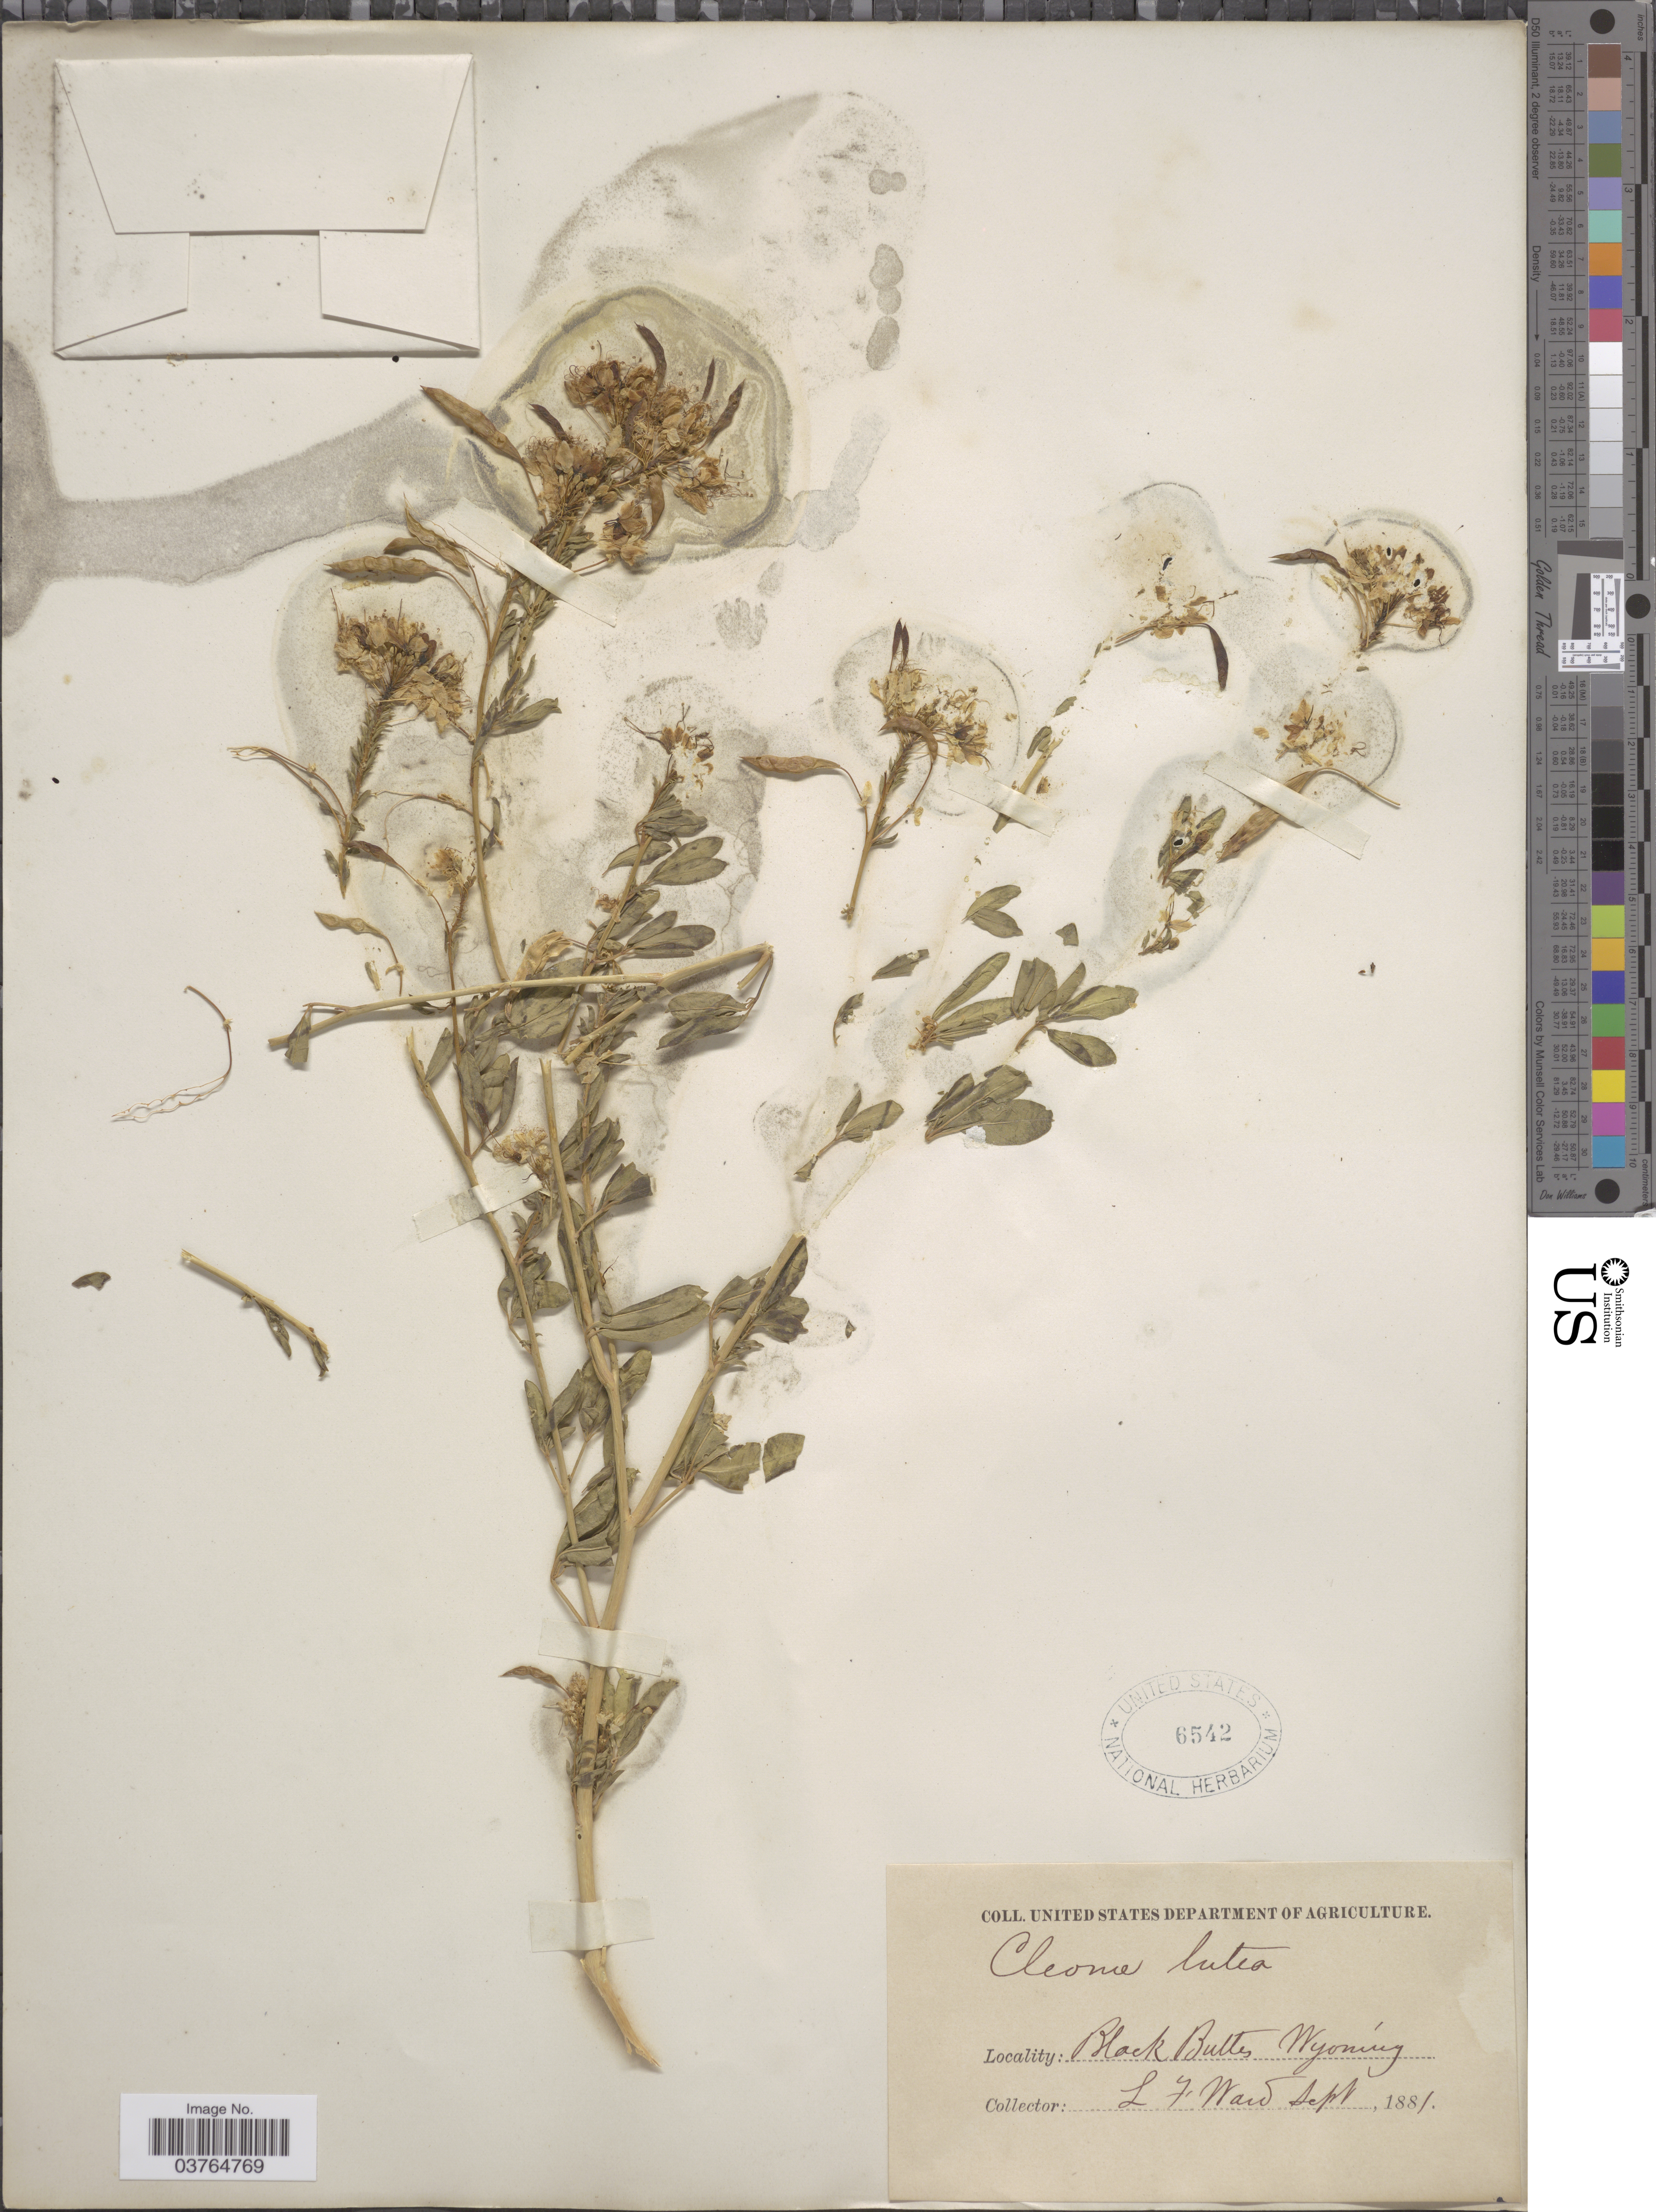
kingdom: Plantae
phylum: Tracheophyta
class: Magnoliopsida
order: Brassicales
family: Cleomaceae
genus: Cleomella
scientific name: Cleomella lutea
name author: (Hook.) Roalson & J.C. Hall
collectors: L. Ward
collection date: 1881-09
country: United States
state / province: Wyoming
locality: Black Buttes.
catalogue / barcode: US 6542